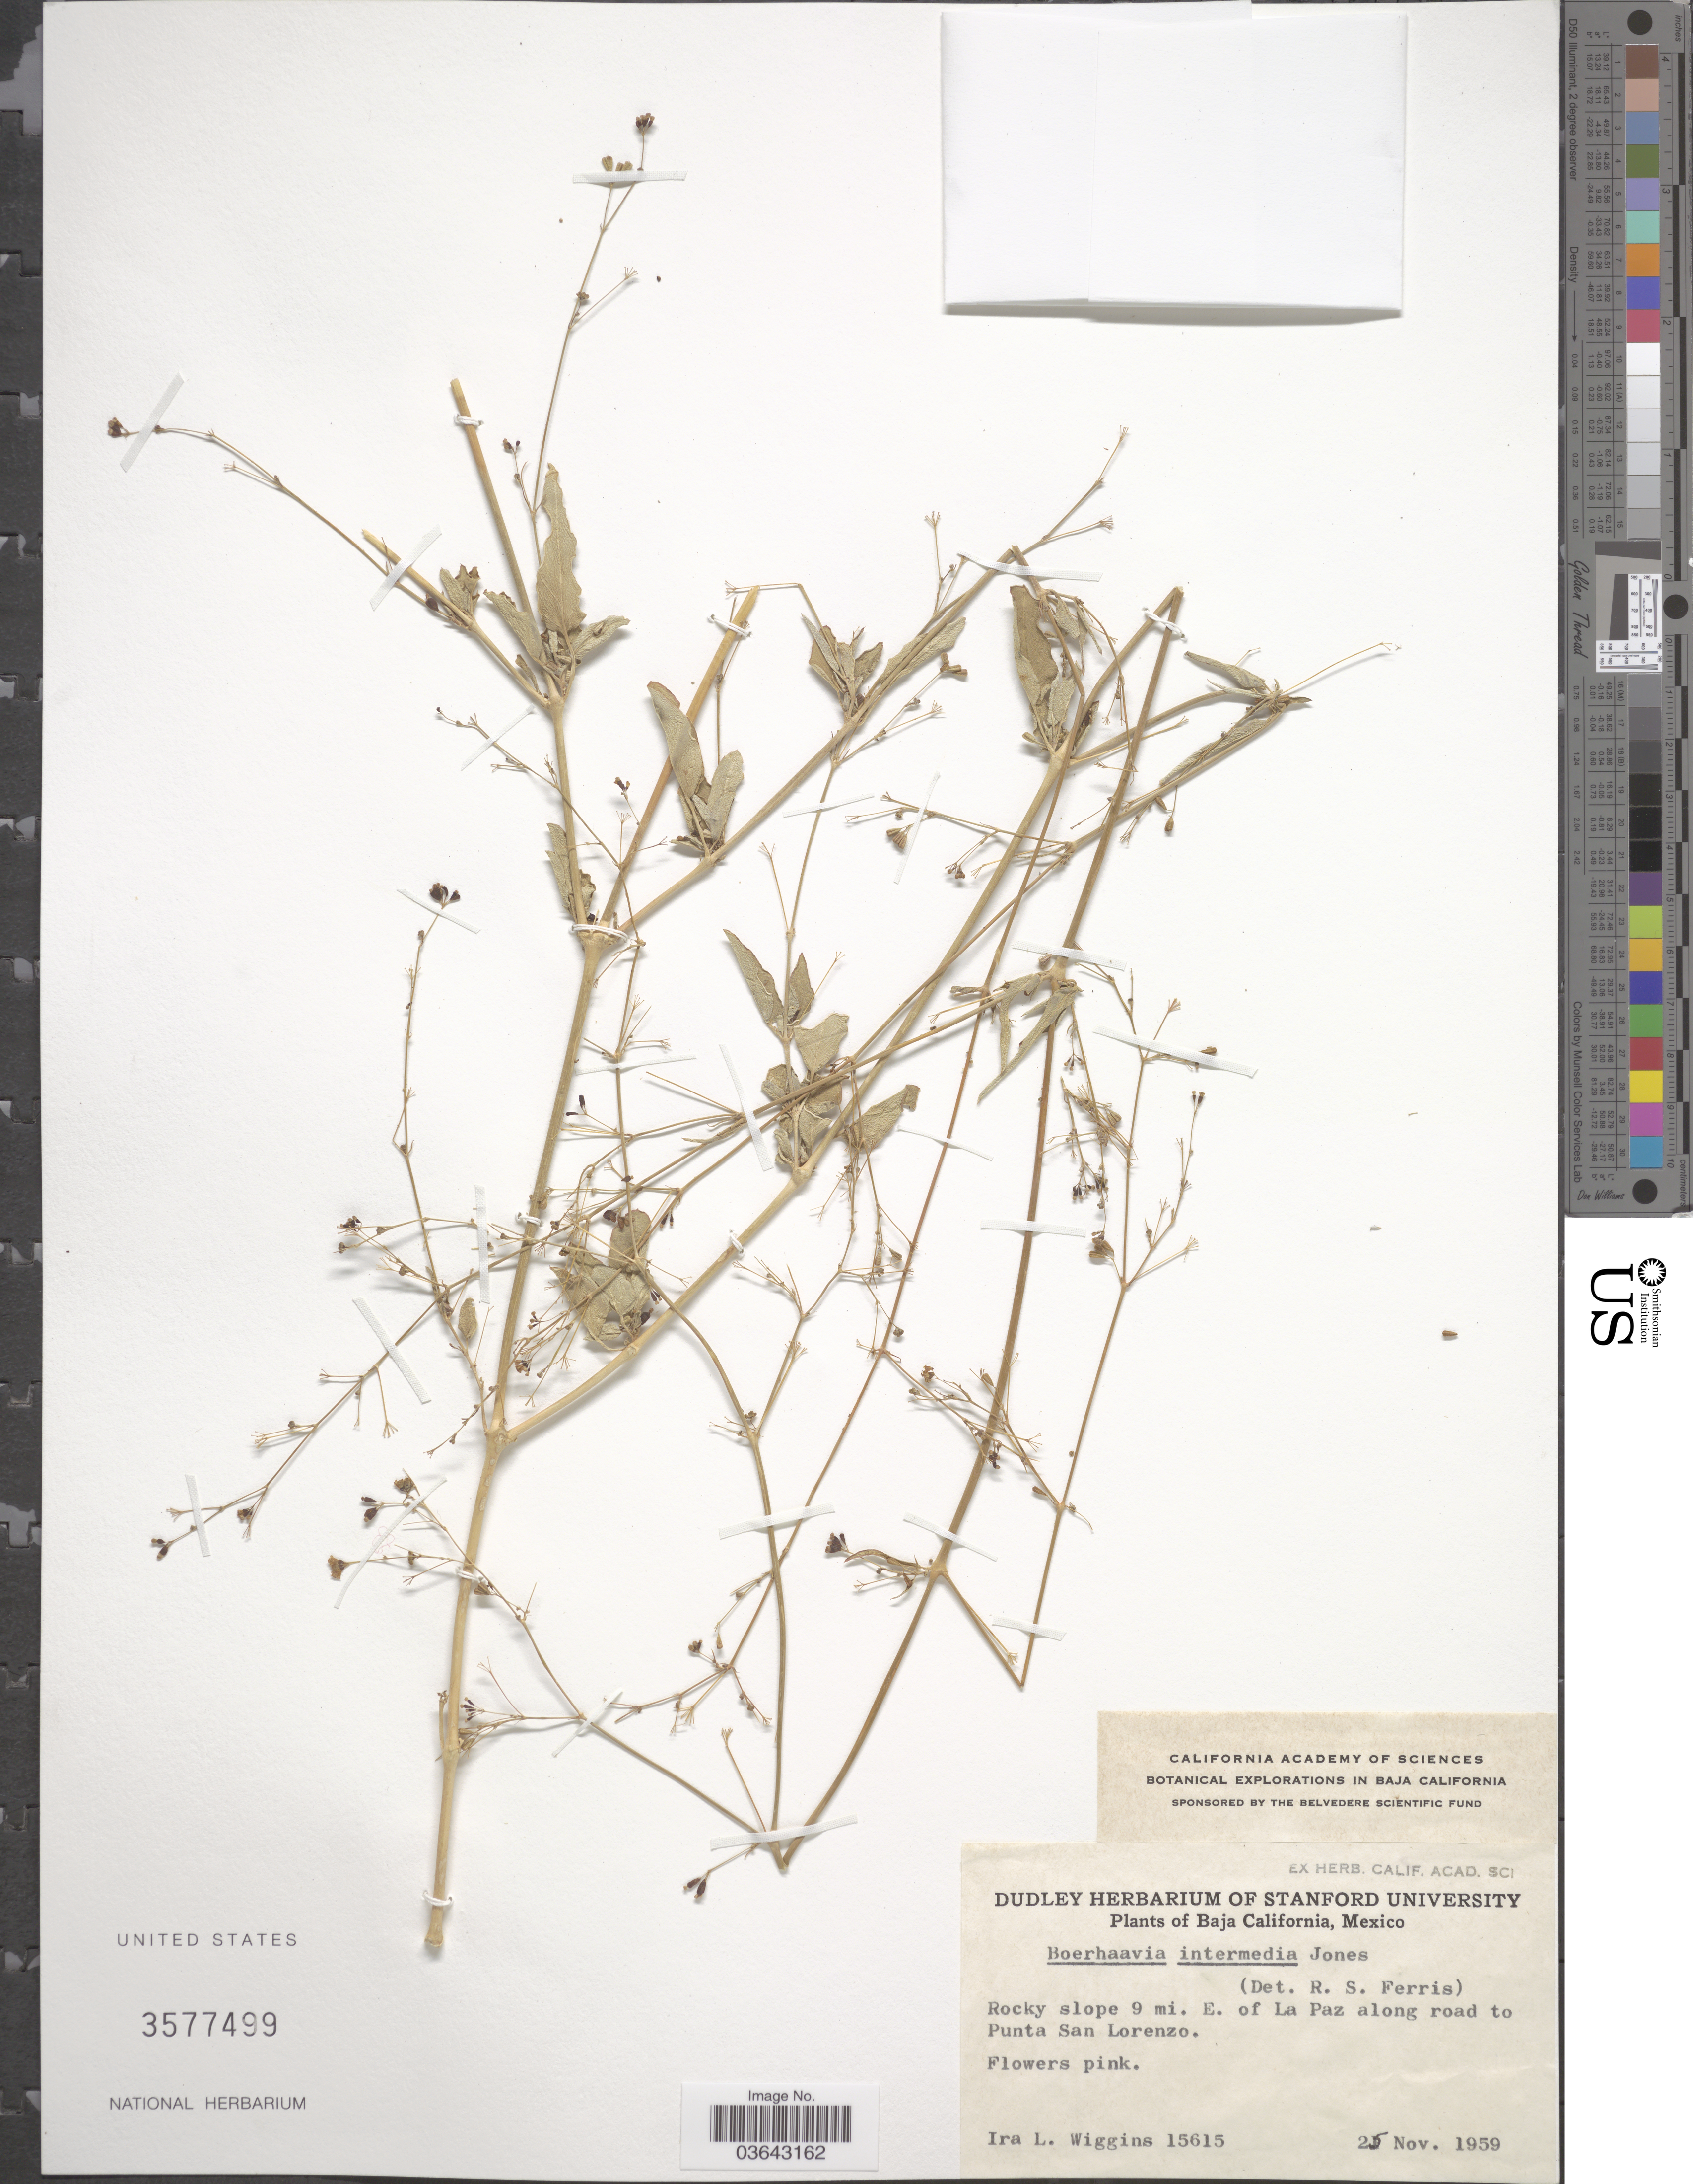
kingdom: Plantae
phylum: Tracheophyta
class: Magnoliopsida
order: Caryophyllales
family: Nyctaginaceae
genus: Boerhavia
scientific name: Boerhavia intermedia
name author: M.E. Jones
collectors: I. L. Wiggins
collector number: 15615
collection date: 1959-11-25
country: Mexico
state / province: Baja California Sur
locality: Rocky slope 9 mi. E. of La Paz along road to Punta San Lorenzo.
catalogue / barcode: US 3577499